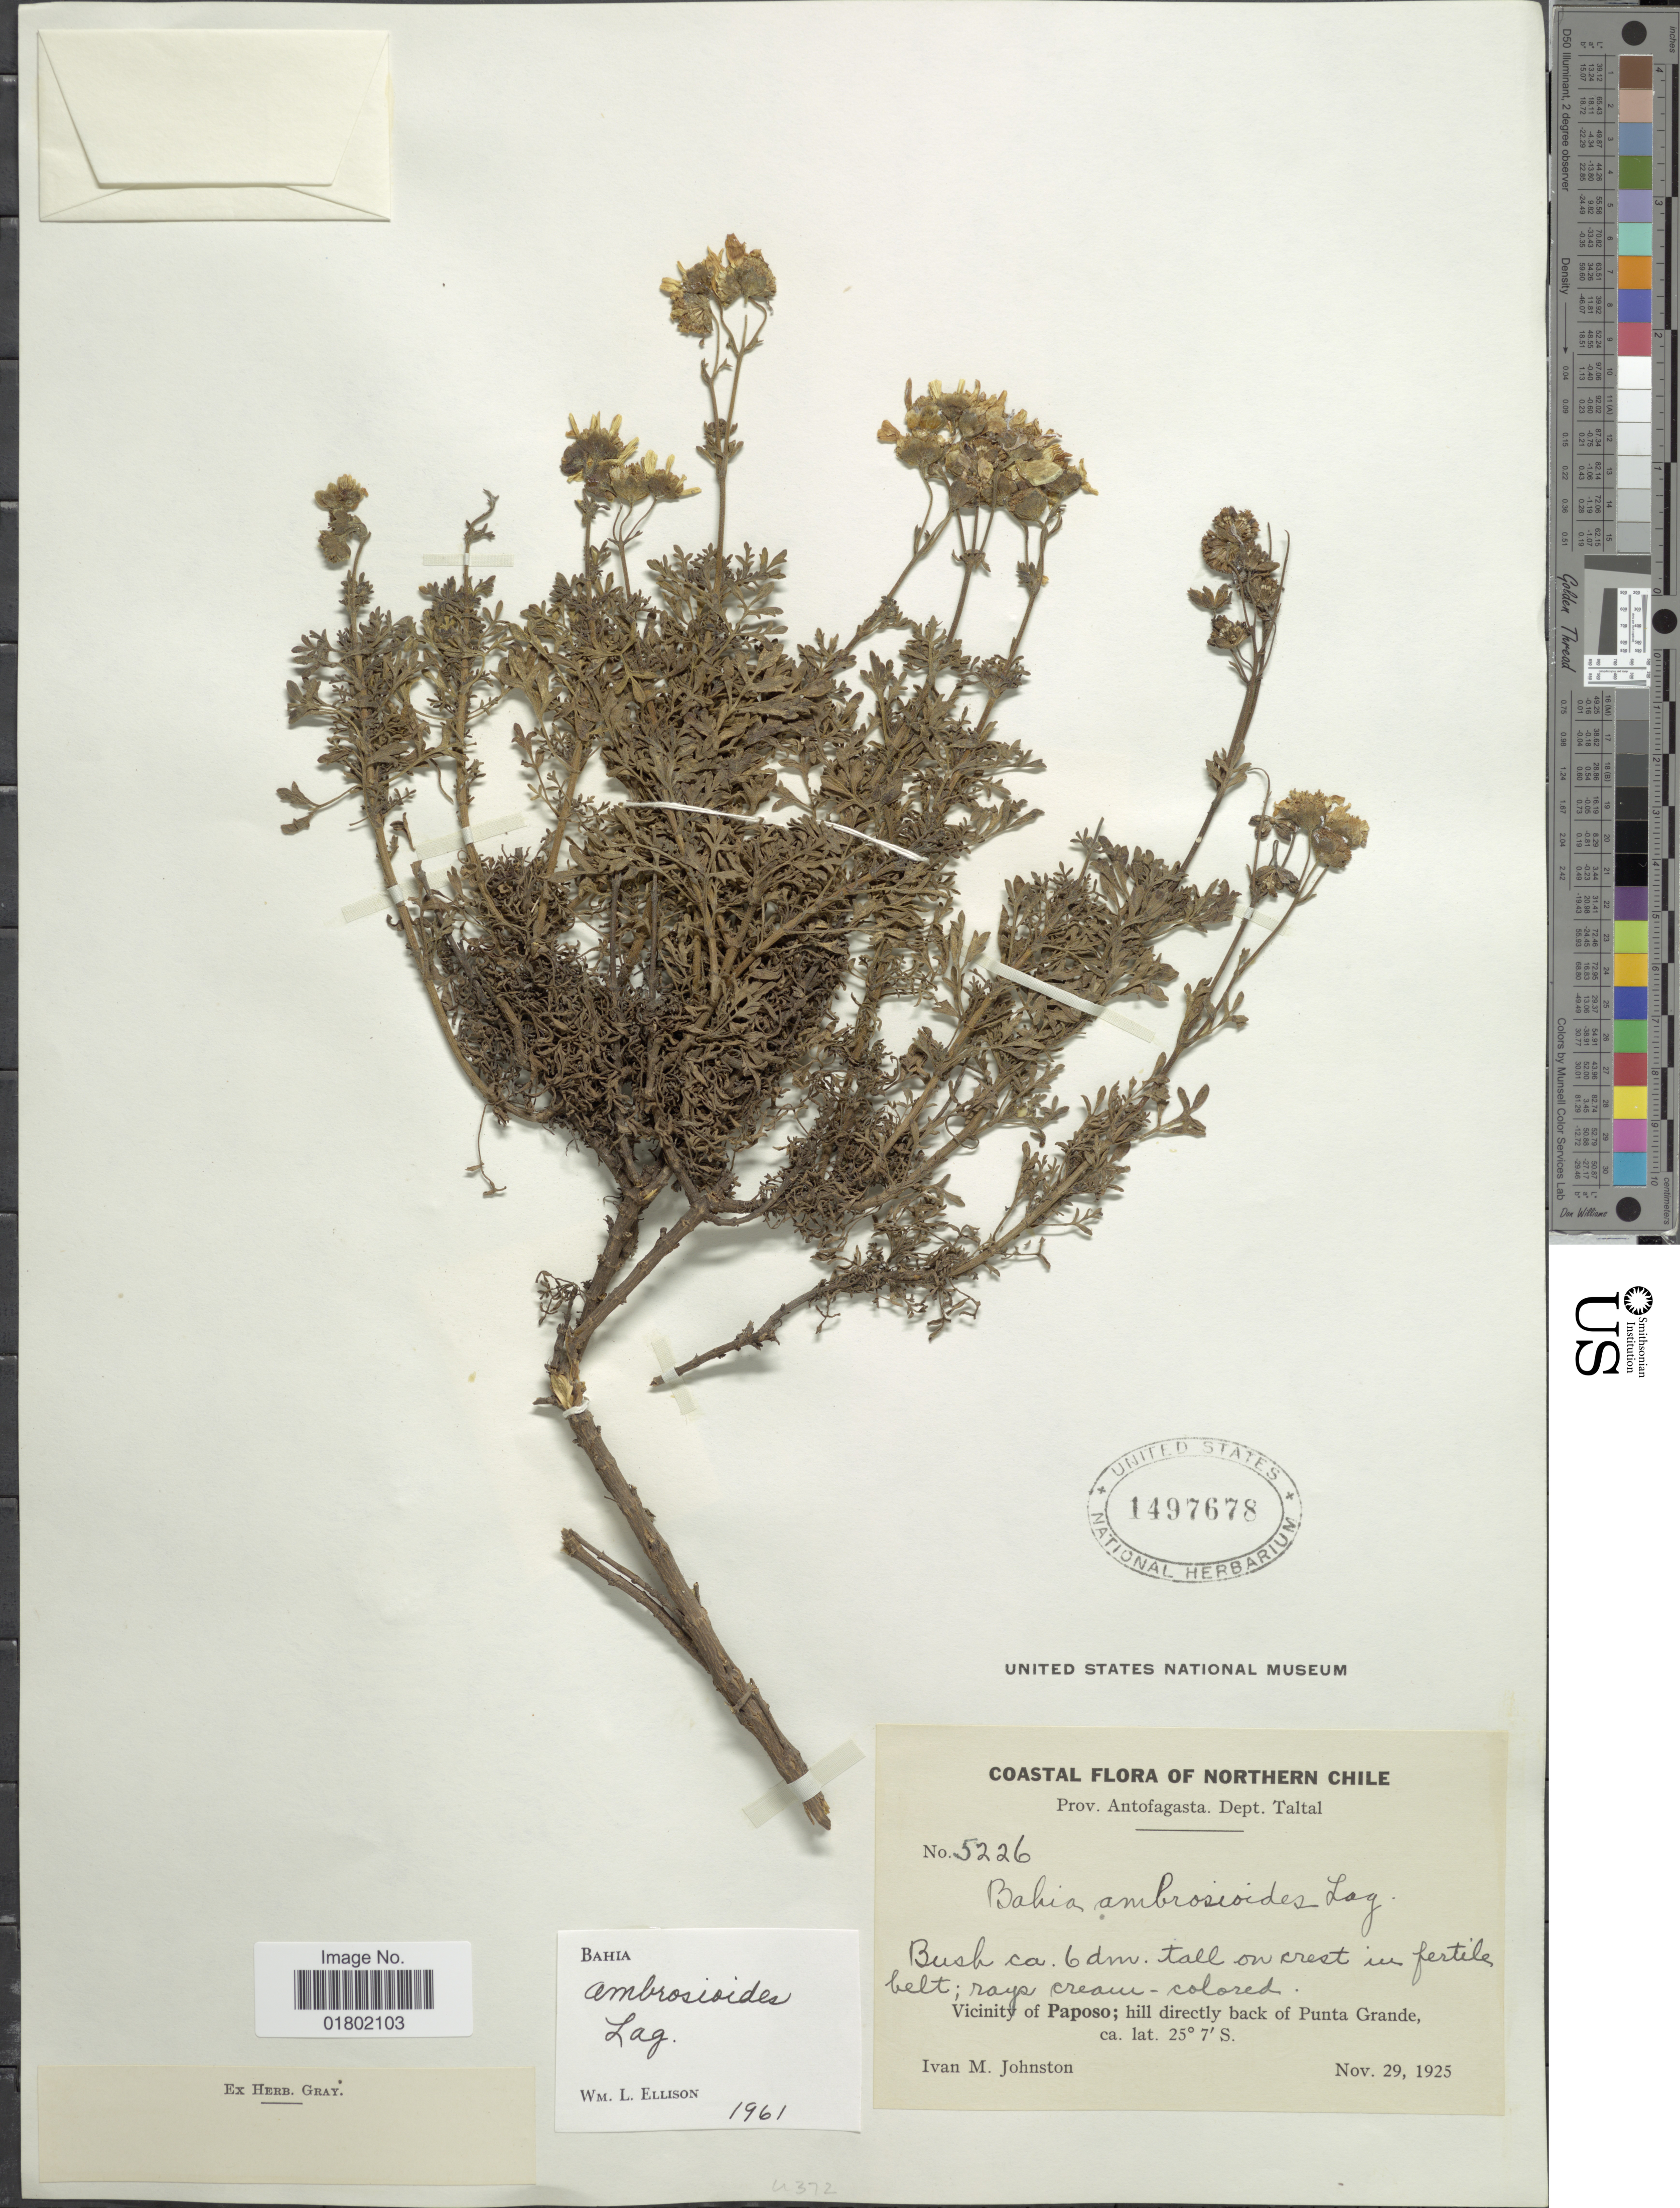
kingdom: Plantae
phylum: Tracheophyta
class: Magnoliopsida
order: Asterales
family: Asteraceae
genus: Bahia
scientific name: Bahia ambrosioides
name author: Lag.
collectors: I.M. Johnston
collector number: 5226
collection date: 1925-11-29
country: Chile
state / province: Antofagasta (II)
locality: Dept. Taltal, Vicinity of Paposo; hill directly back of Punta Grande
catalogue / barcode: US 1497678